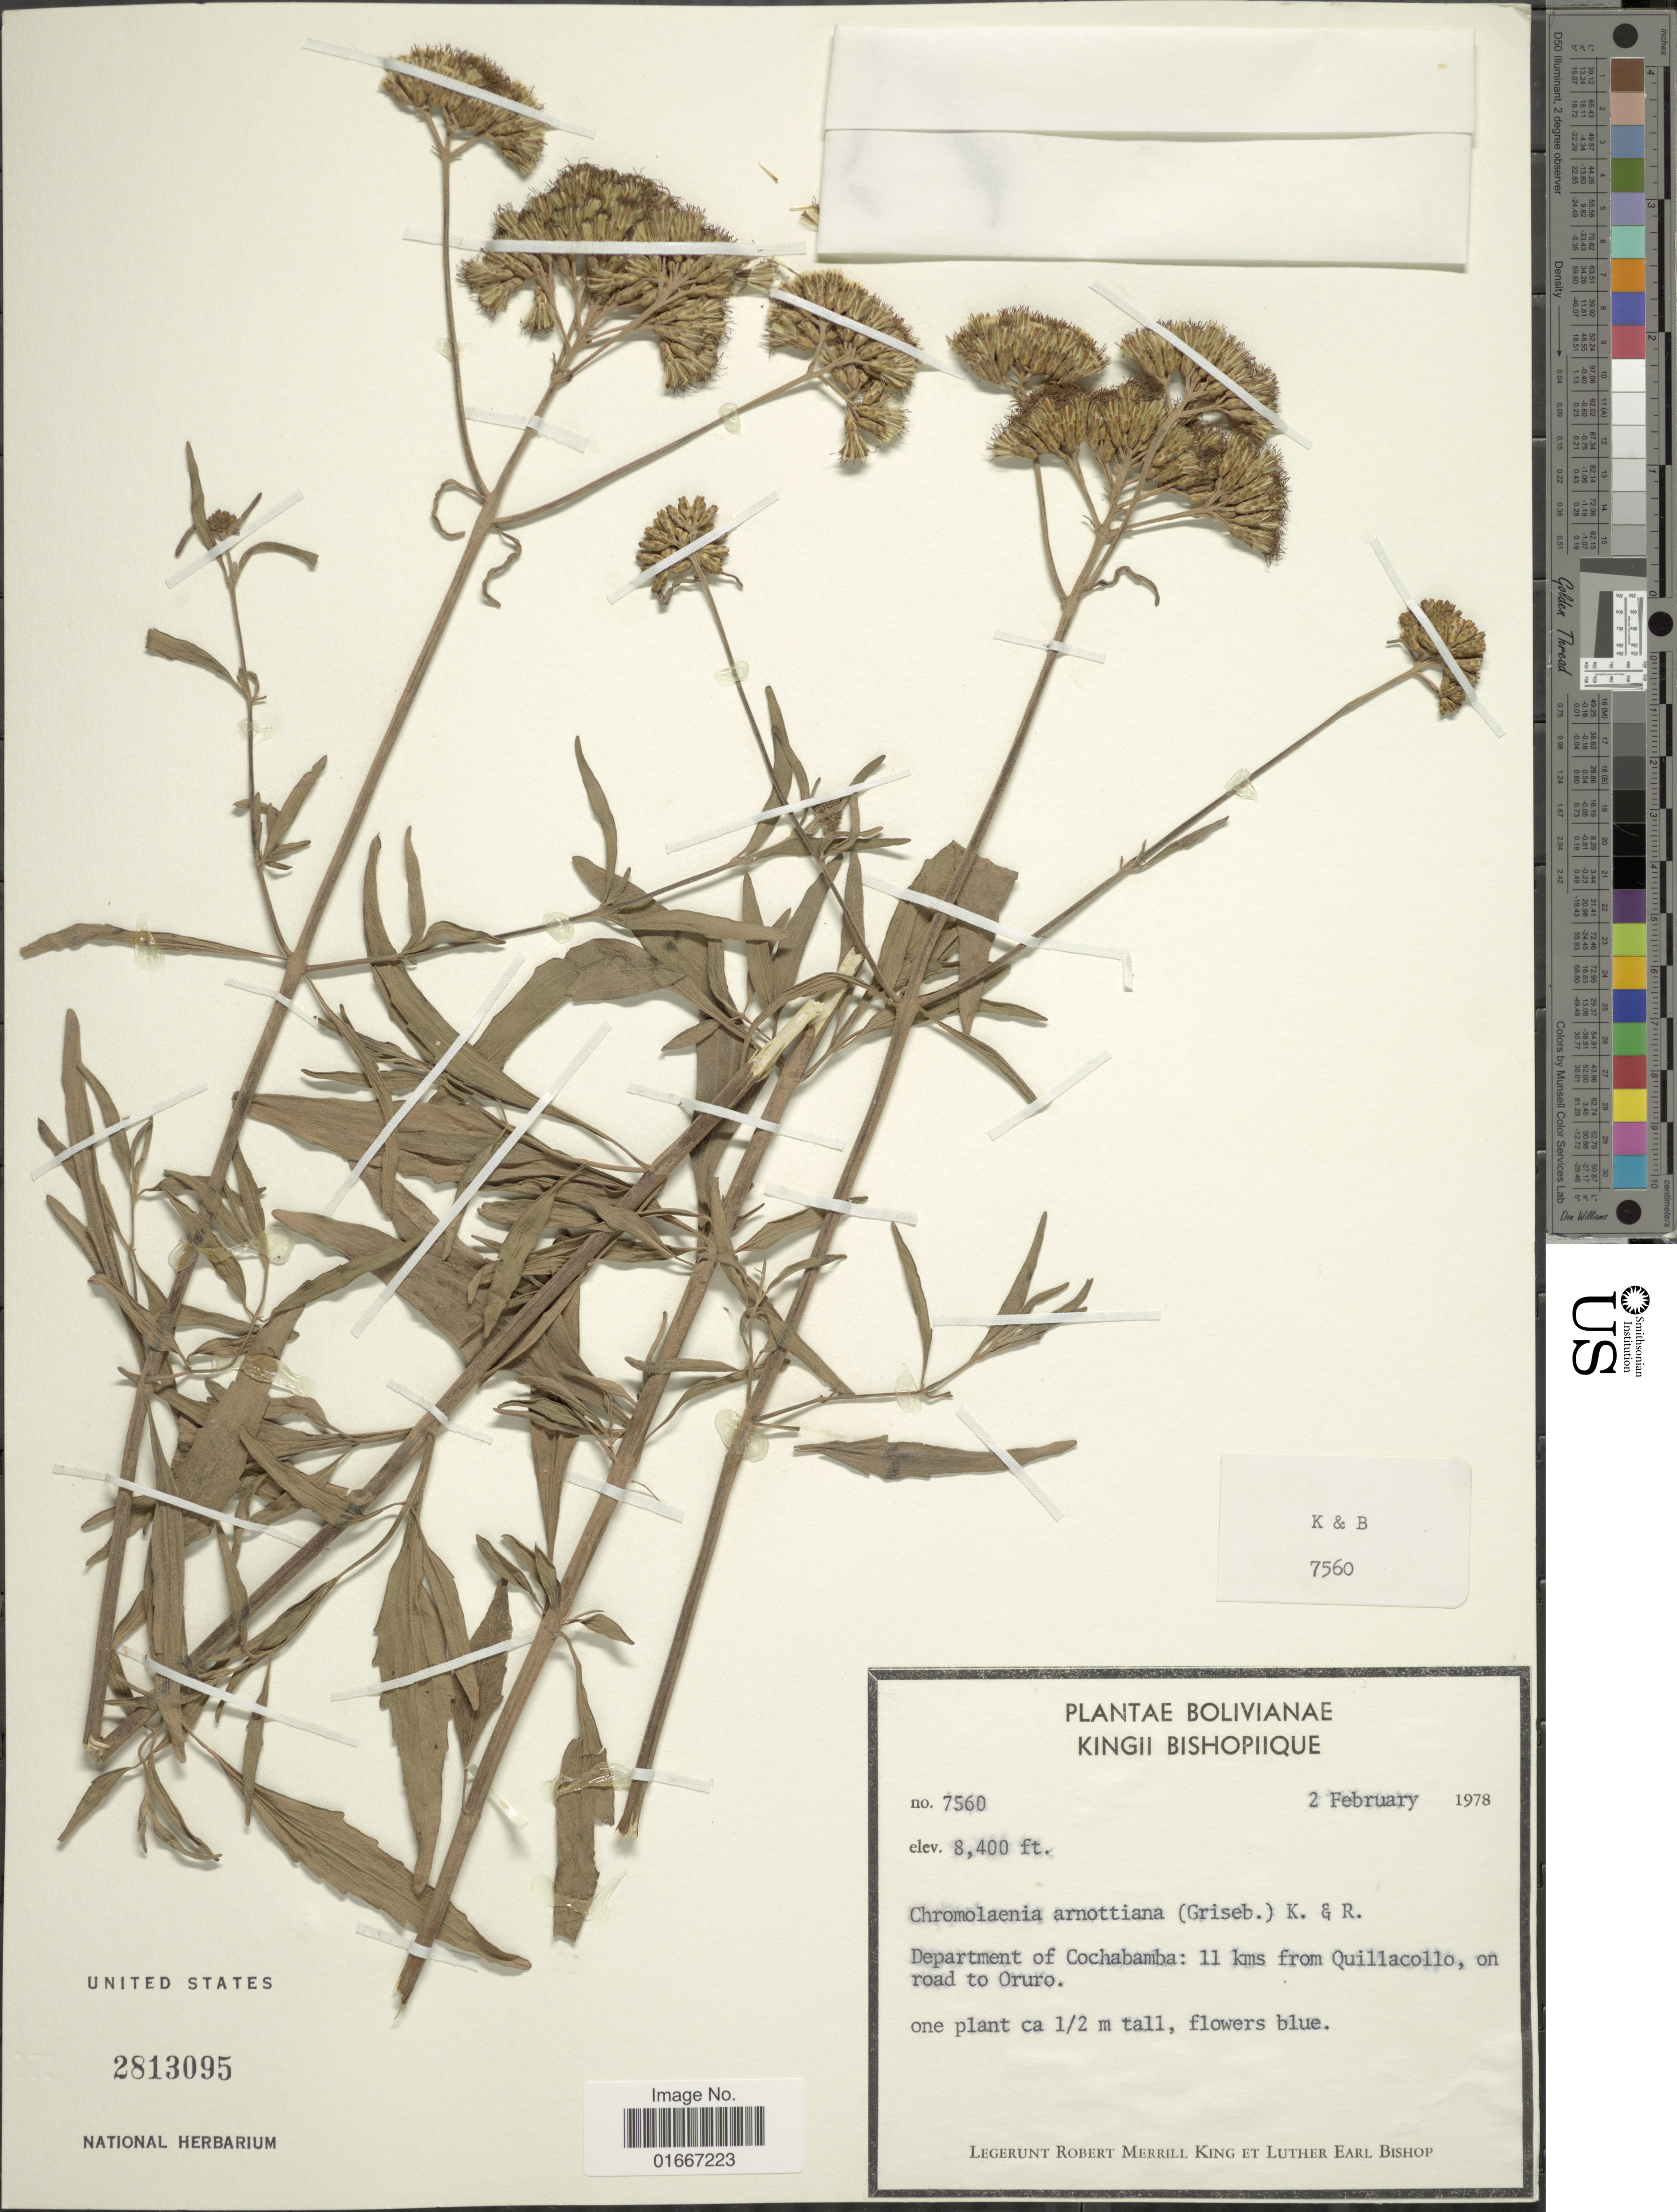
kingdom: Plantae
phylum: Tracheophyta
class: Magnoliopsida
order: Asterales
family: Asteraceae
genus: Chromolaena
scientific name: Chromolaena arnottiana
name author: (Griseb.) R.M. King & H. Rob.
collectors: R. M. King & L. E. Bishop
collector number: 7560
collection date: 1978-02-02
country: Bolivia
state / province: Cochabamba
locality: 11 kms from Quillacollo, on road to Oruro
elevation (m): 2560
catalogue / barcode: US 2813095